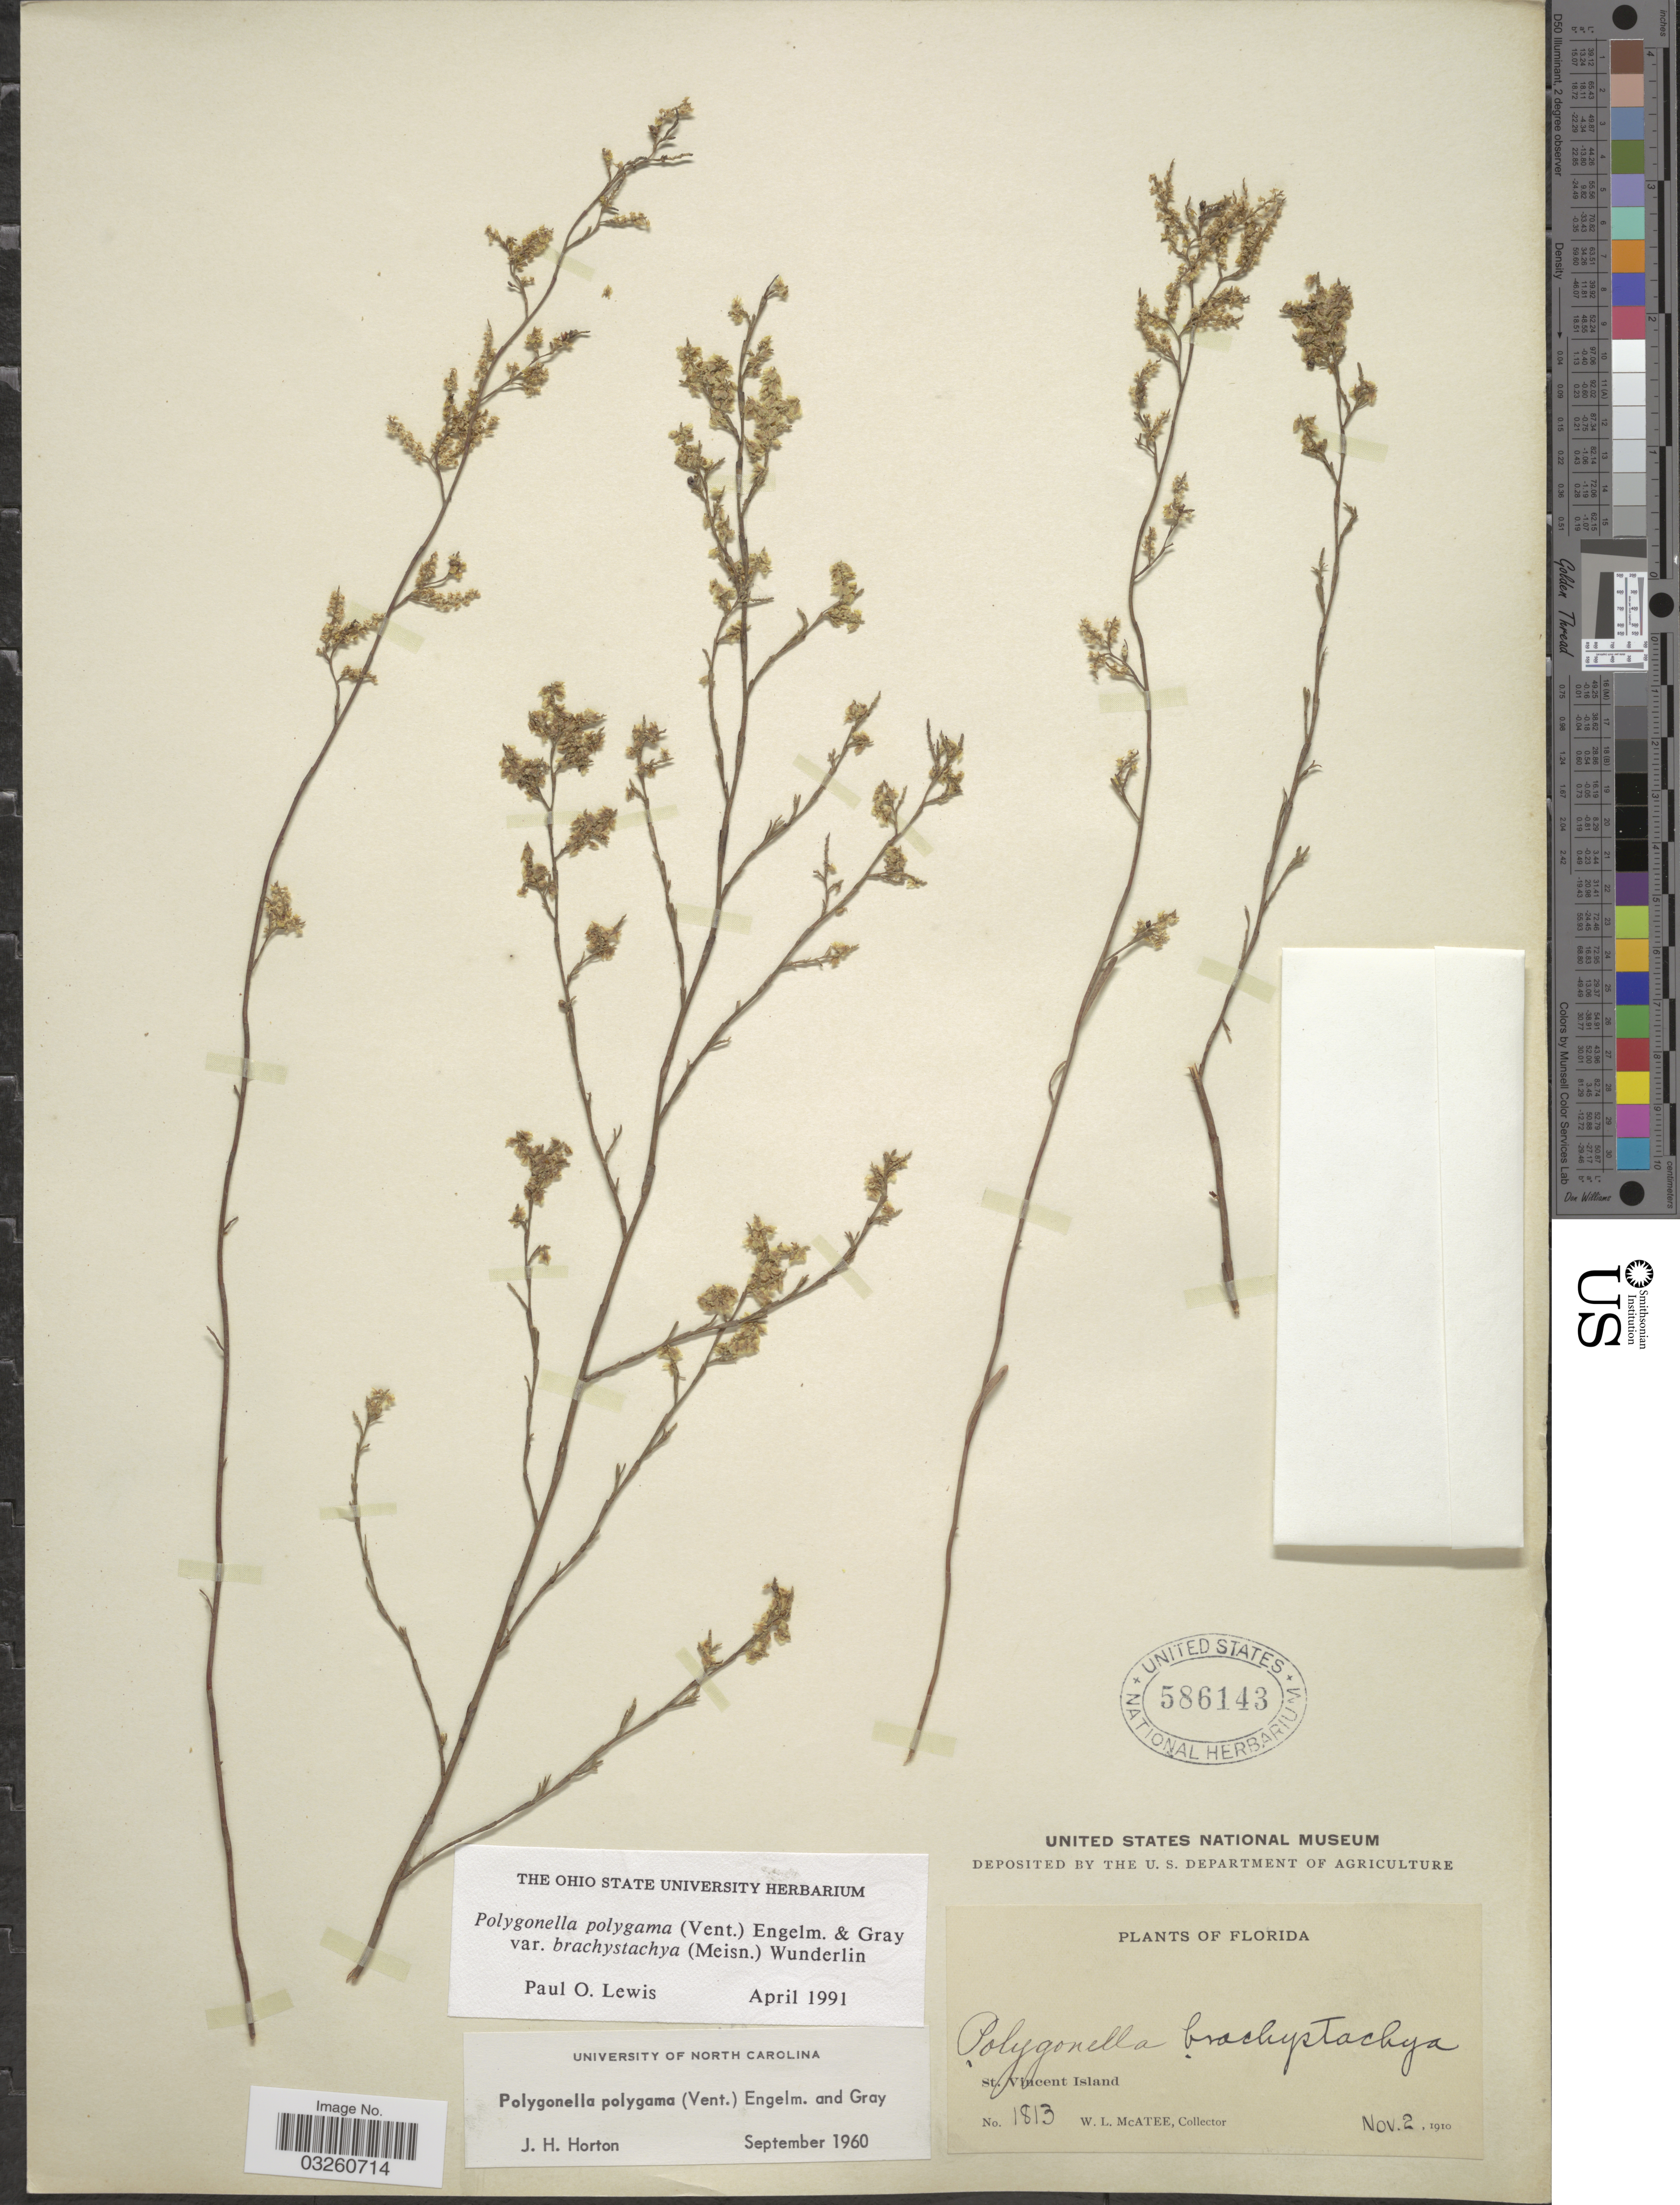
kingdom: Plantae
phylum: Tracheophyta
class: Magnoliopsida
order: Caryophyllales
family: Polygonaceae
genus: Polygonella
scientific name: Polygonella polygama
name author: (Vent.) Engelm. & A. Gray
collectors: W. McAtee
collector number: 1813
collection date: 1910-11-02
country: United States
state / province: Florida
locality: St. Vincent Island.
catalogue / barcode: US 586143